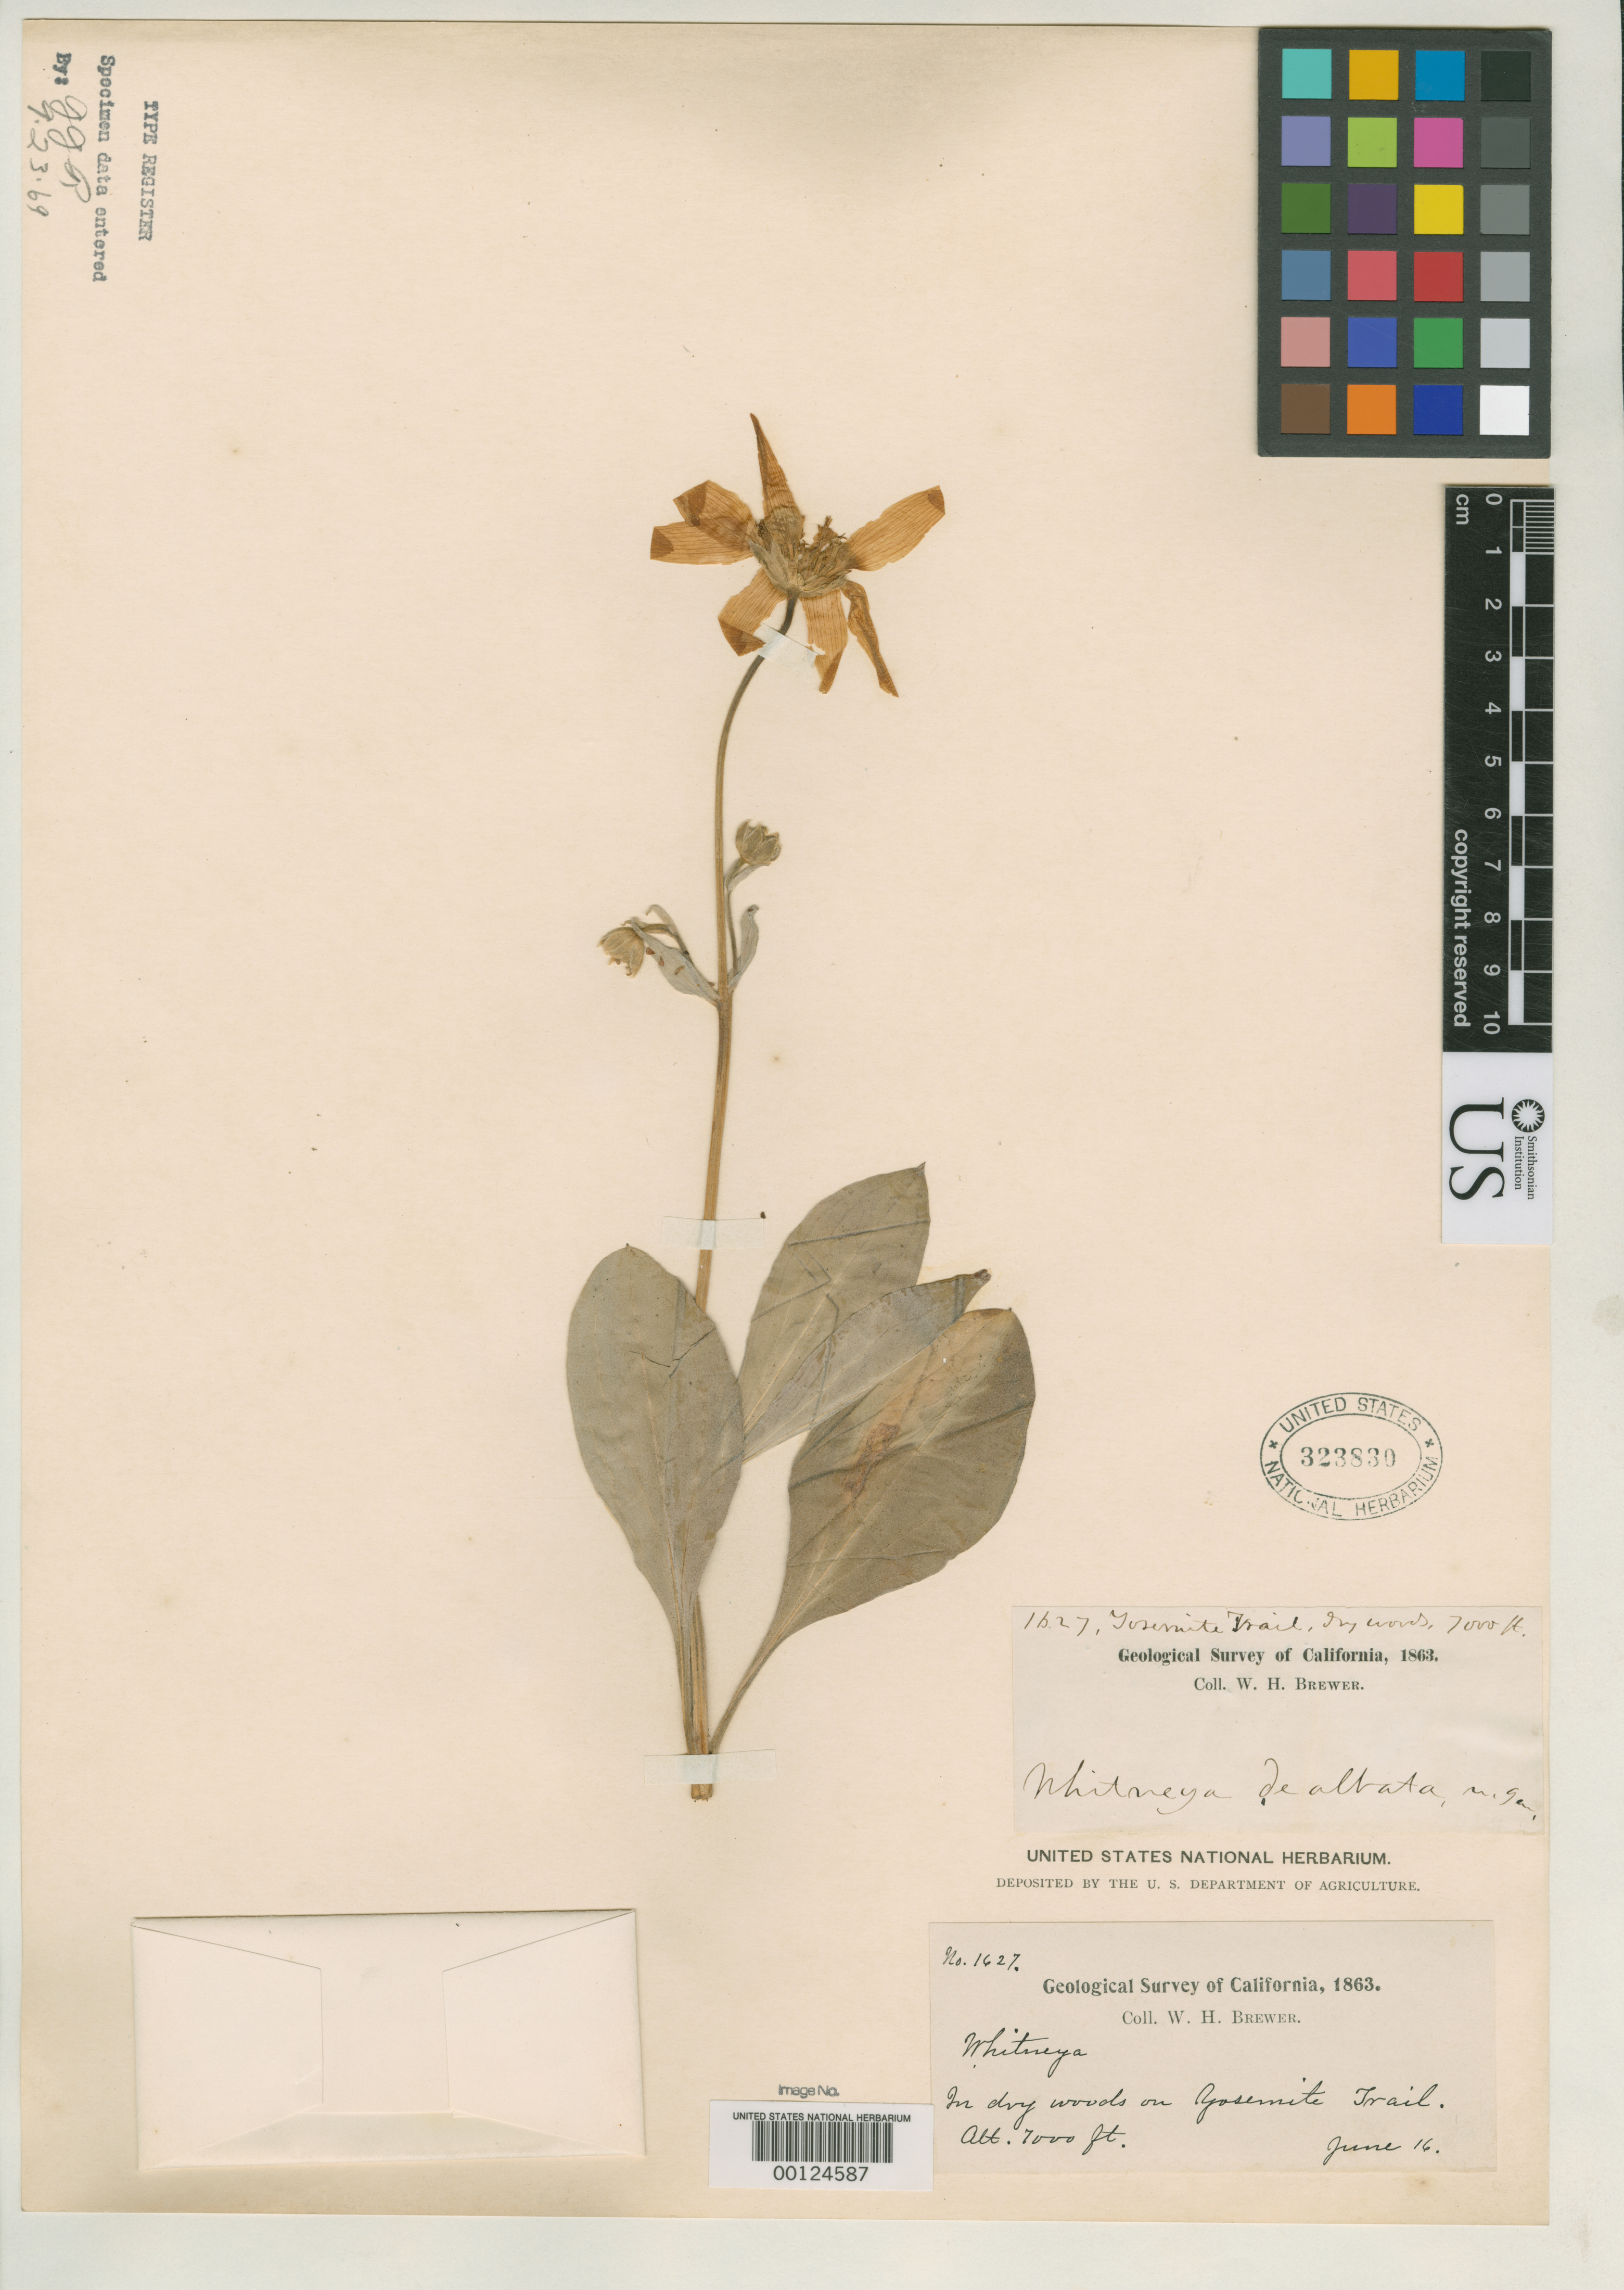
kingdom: Plantae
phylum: Tracheophyta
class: Magnoliopsida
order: Asterales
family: Asteraceae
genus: Whitneya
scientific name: Whitneya dealbata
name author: A. Gray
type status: Type Collection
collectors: W. H. Brewer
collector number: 1627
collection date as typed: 16 Jun 1863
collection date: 1863-06-16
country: United States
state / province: California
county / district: Mariposa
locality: Yosemite Trail.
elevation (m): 2134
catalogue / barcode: US 323830